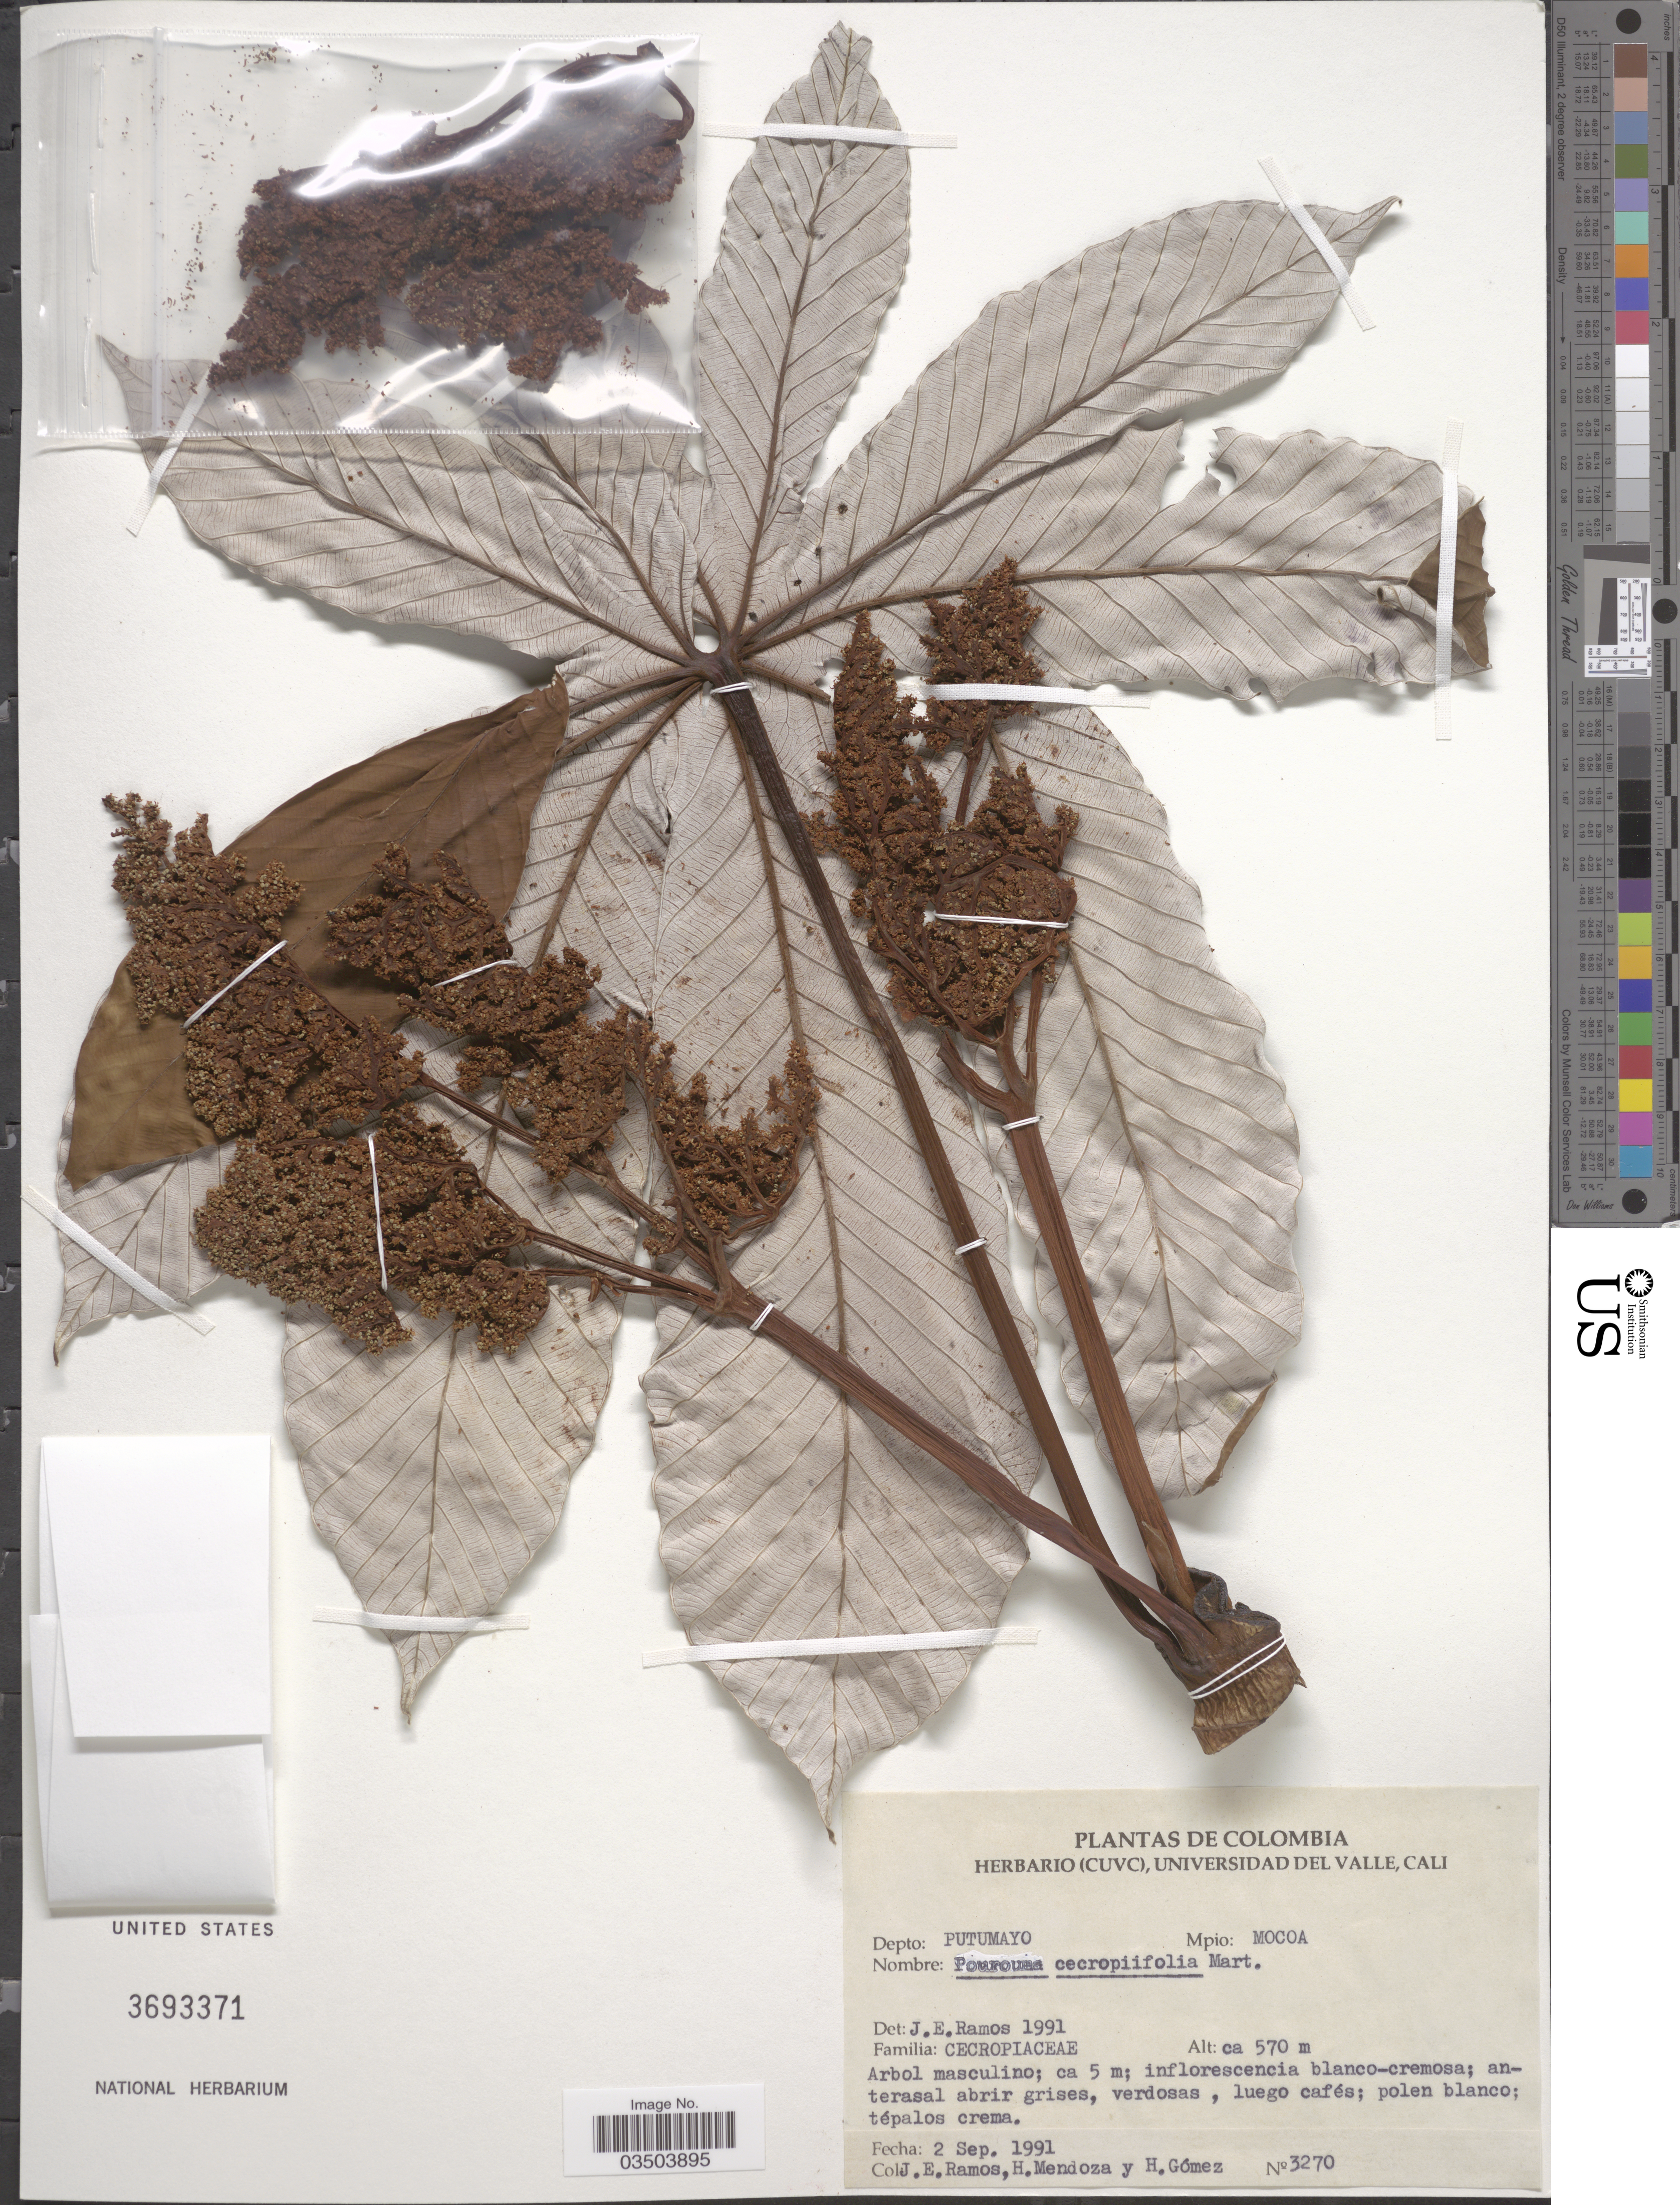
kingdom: Plantae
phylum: Tracheophyta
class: Magnoliopsida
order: Rosales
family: Urticaceae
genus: Pourouma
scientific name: Pourouma cecropiifolia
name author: Mart.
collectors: J. E. Ramos, H. Mendoza & H. Gomez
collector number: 3270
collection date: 1991-09-02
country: Colombia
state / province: Putumayo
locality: Depto: Putumayo. Mpio: Mocoa.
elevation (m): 570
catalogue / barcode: US 3693371